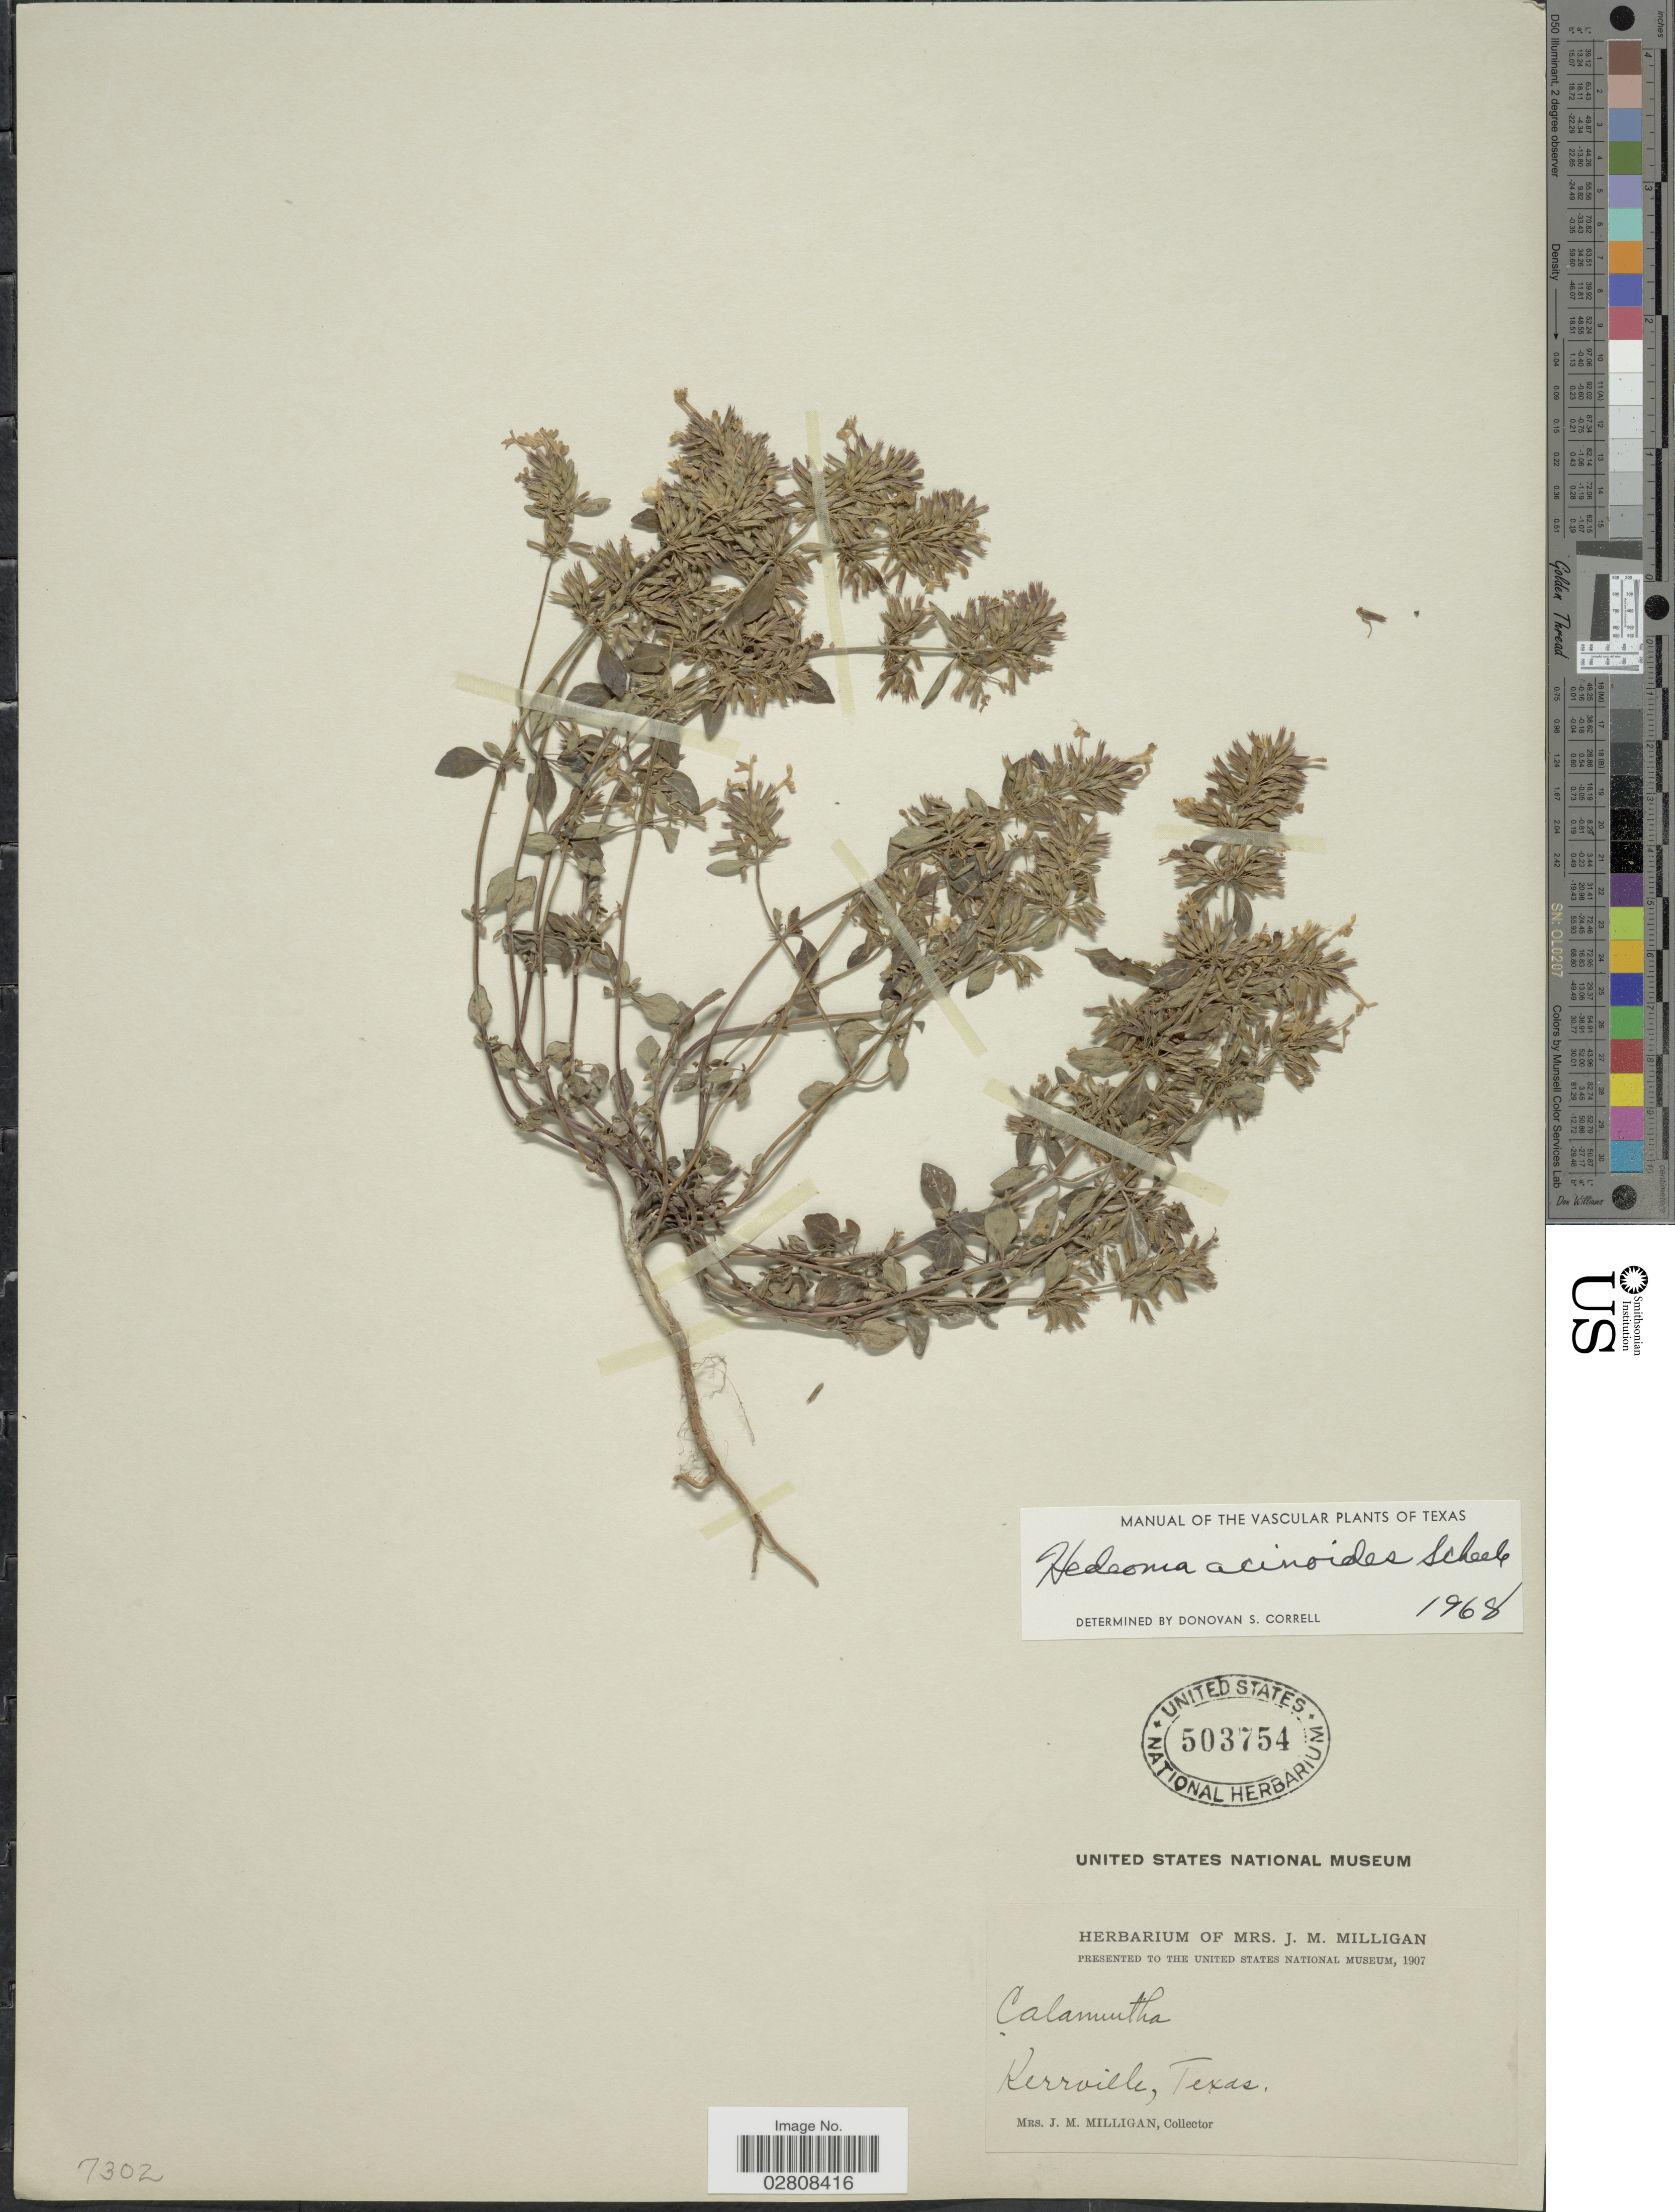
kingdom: Plantae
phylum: Tracheophyta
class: Magnoliopsida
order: Lamiales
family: Lamiaceae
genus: Hedeoma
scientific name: Hedeoma acinoides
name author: Scheele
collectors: J. Milligan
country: United States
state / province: Texas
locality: Kerrville.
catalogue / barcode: US 503754